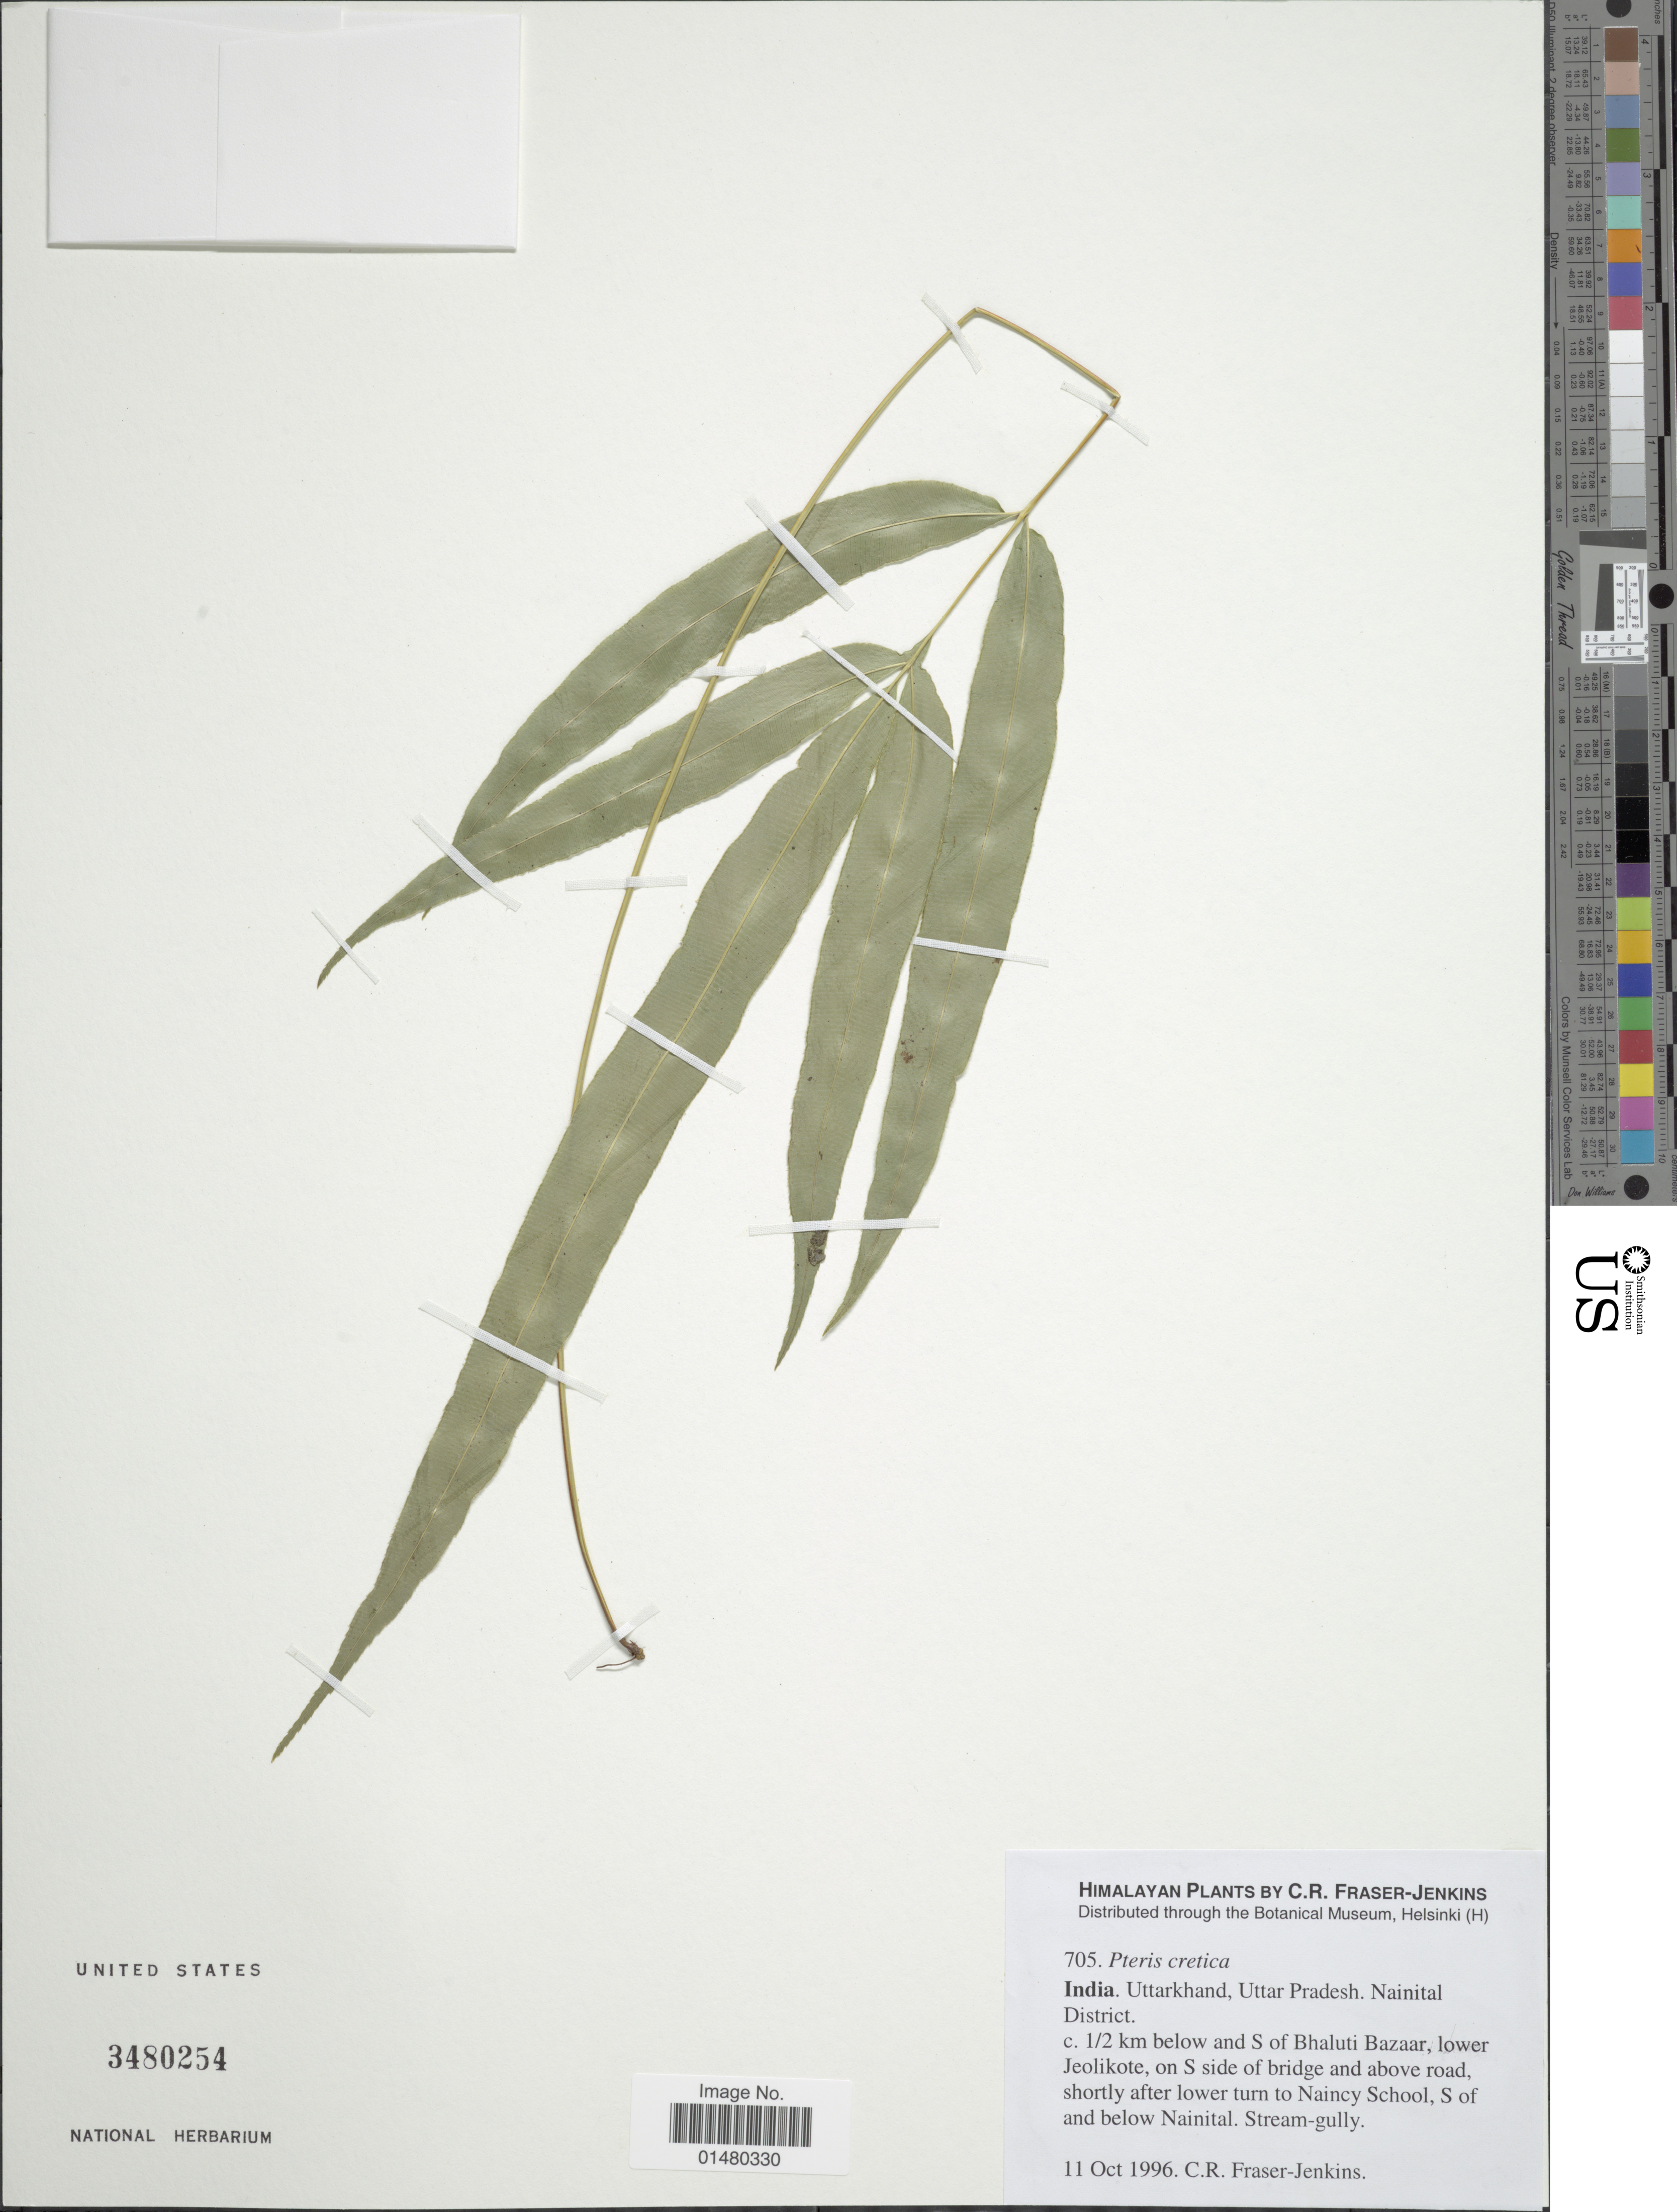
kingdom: Plantae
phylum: Tracheophyta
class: Polypodiopsida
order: Polypodiales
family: Pteridaceae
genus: Pteris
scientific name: Pteris cretica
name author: L.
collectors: C. R. Fraser-Jenkins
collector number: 705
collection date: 1996-10-11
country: India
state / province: Uttar Pradesh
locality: Uttarkhand, Nainital District. c.½ km below and S of Bhaluti Bazaar, lower Jeolikote, on S side of bridge and above road, shortly after lower turn to Naincy School, S of and below Nainital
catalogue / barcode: US 3480254